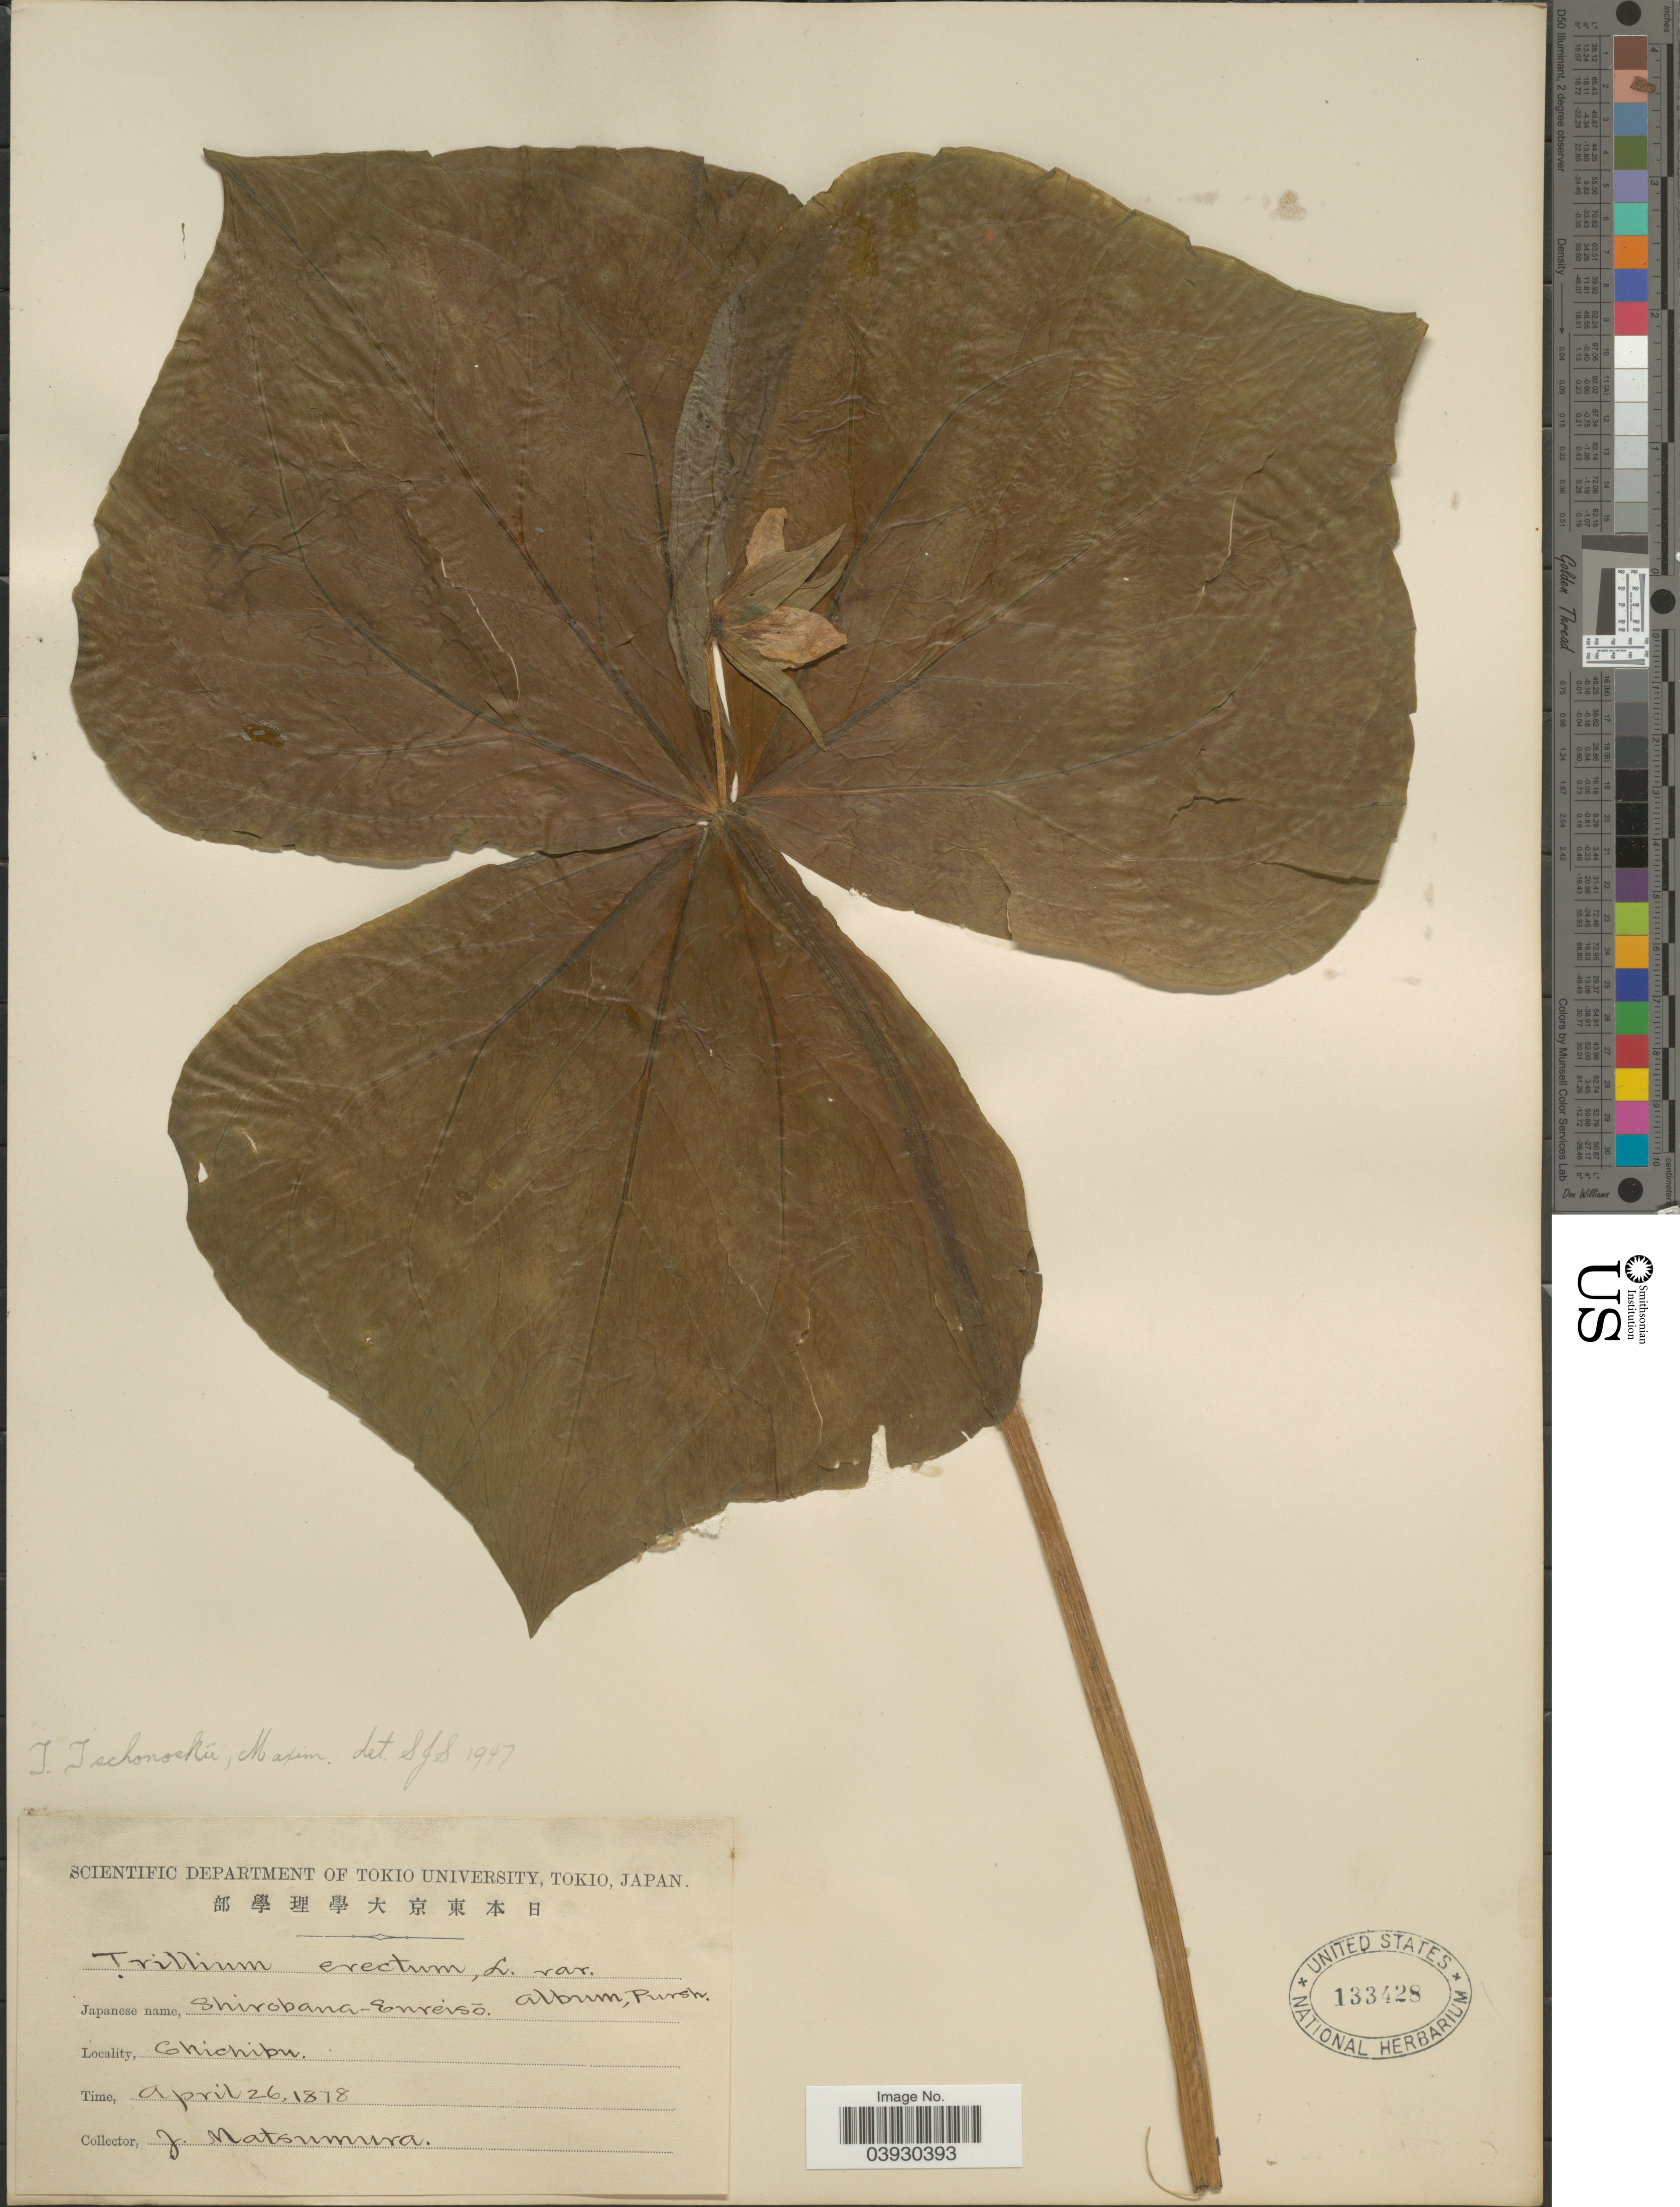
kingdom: Plantae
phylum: Tracheophyta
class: Liliopsida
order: Liliales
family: Melanthiaceae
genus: Trillium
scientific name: Trillium tschonoskii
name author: Maxim.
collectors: J. Matsumura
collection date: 1878-04-26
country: Japan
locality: Chichibu.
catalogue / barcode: US 133428